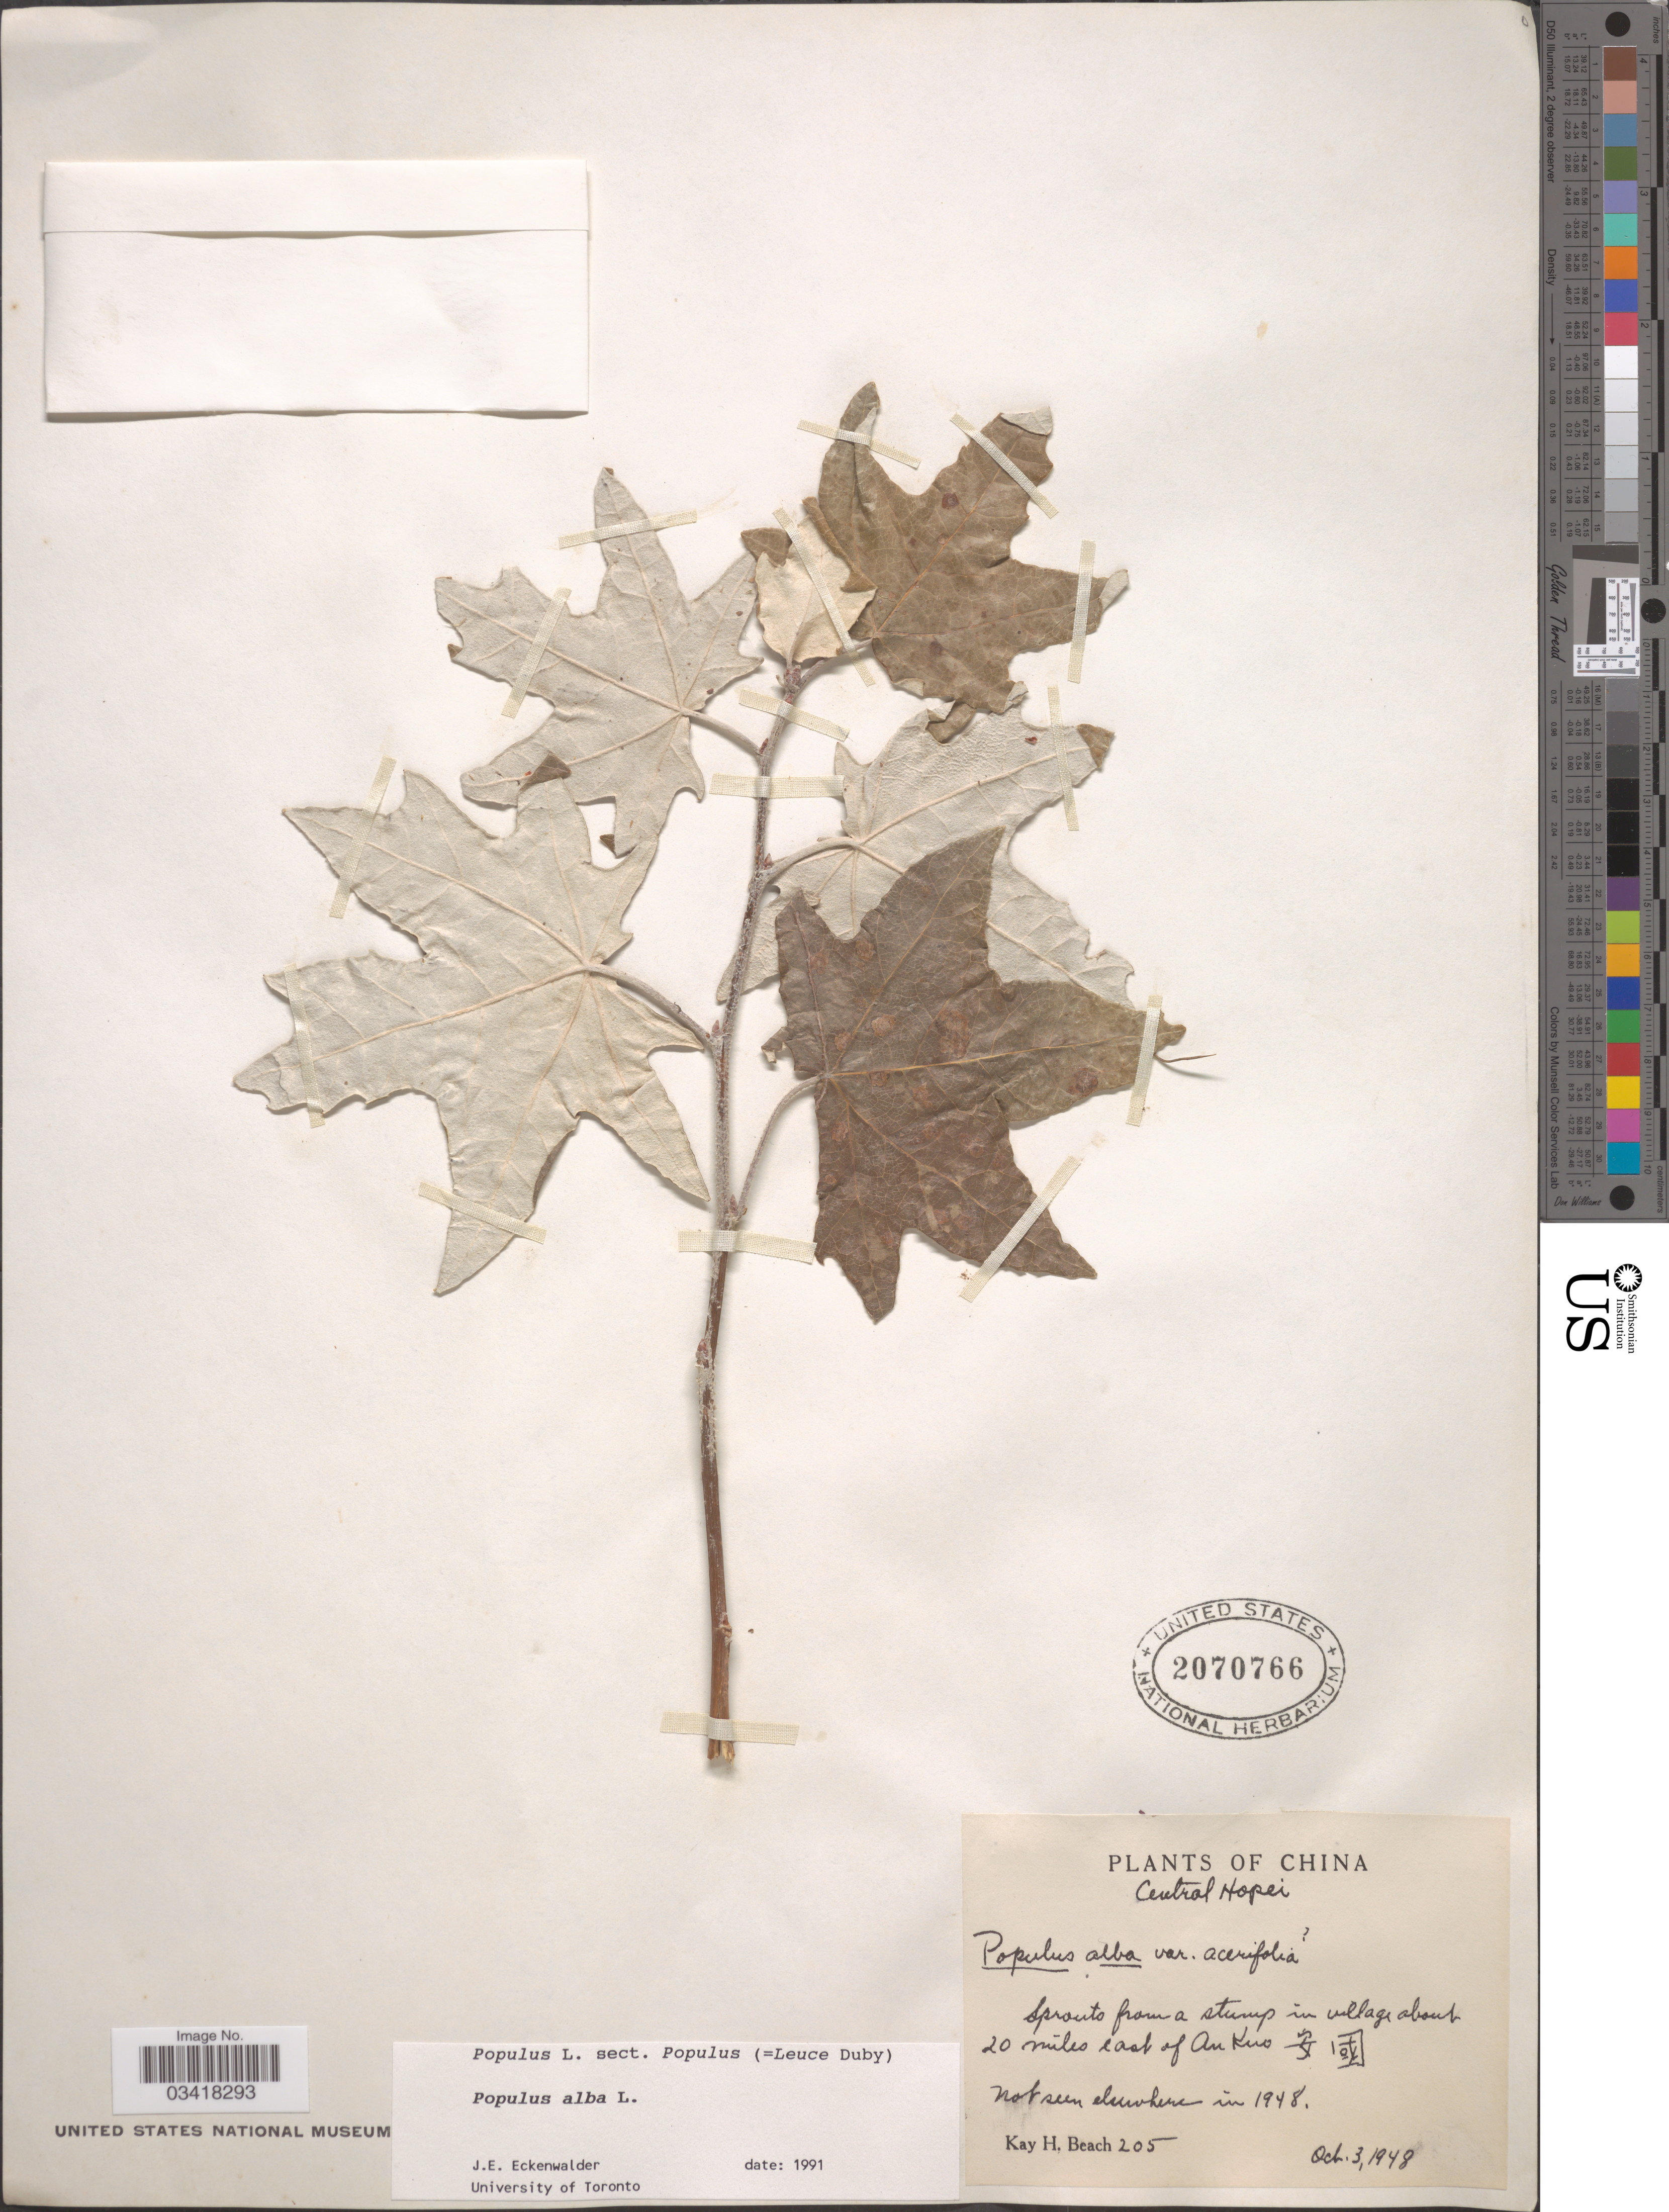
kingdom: Plantae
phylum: Tracheophyta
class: Magnoliopsida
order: Malpighiales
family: Salicaceae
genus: Populus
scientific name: Populus alba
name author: L.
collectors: K. H. Beach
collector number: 205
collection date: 1948-10-03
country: China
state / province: Hebei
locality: Central Hopei. Sprouts from a stump in village about 20 miles east of An Kuo X.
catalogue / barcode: US 2070766